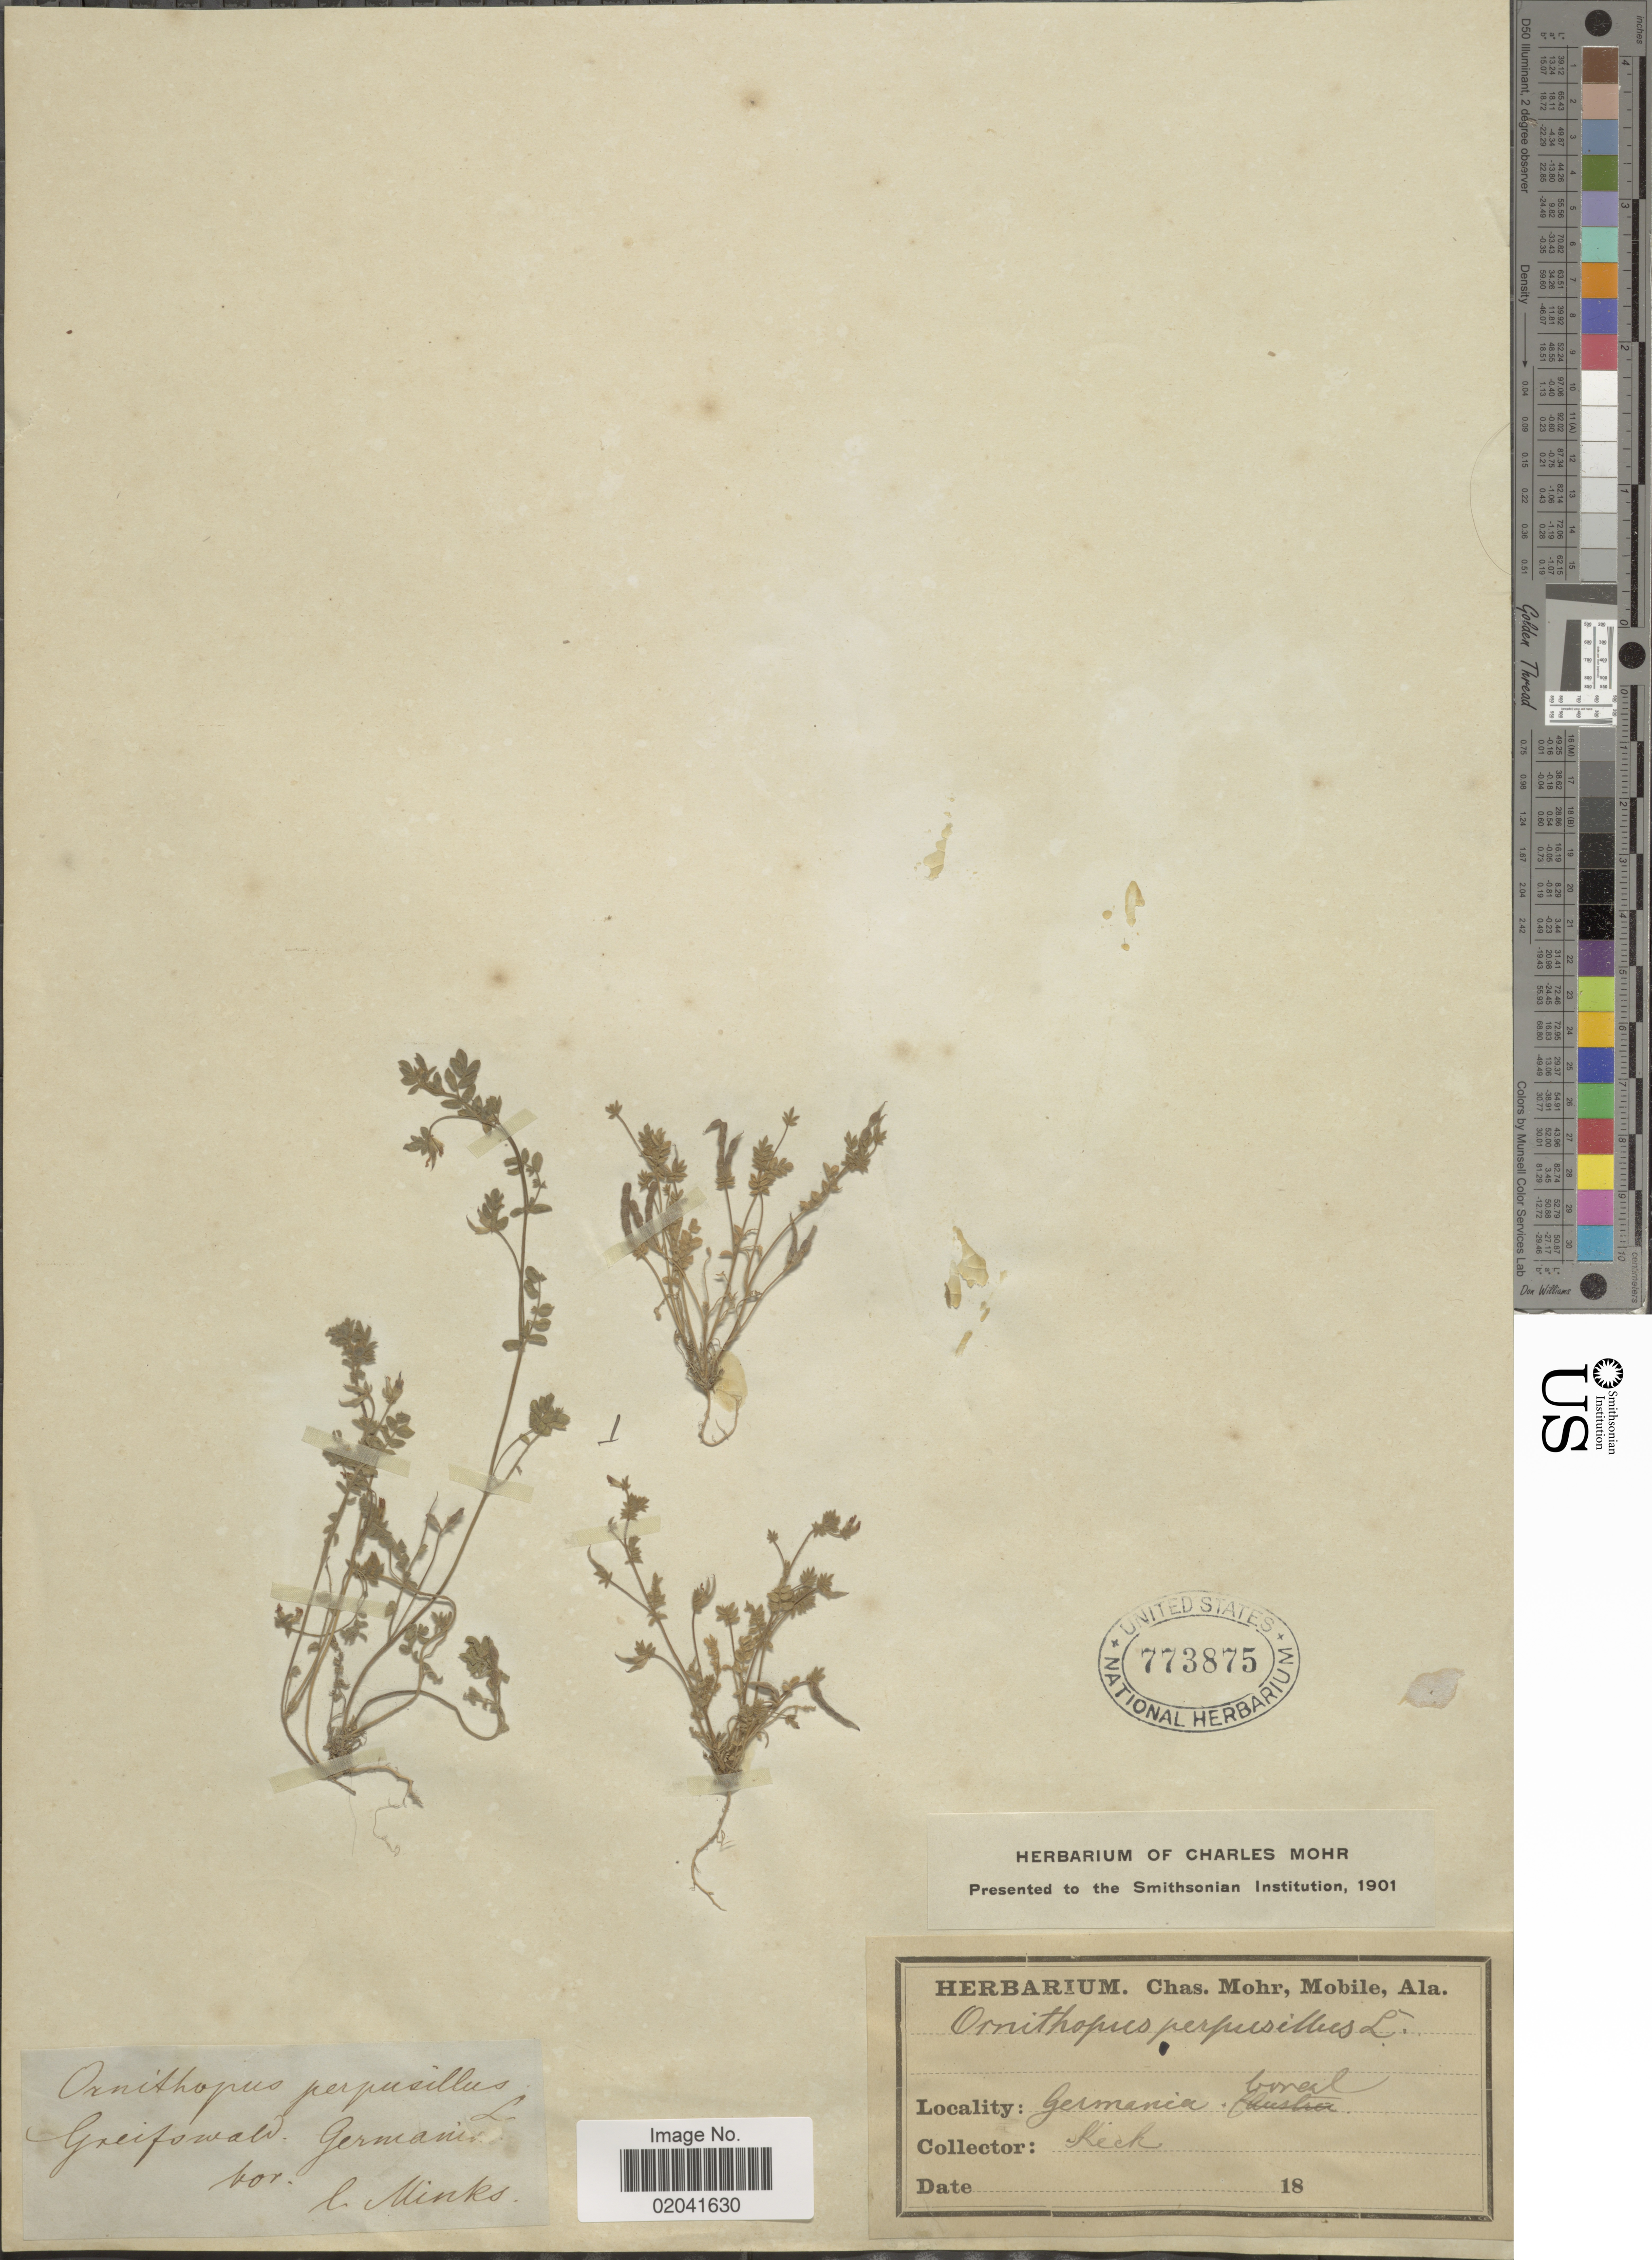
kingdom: Plantae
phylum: Tracheophyta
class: Magnoliopsida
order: Fabales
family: Fabaceae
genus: Ornithopus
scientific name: Ornithopus perpusillus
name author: L.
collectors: -. Minks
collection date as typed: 18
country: Germany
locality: Greifswald, Germania., Coral.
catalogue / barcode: US 773875